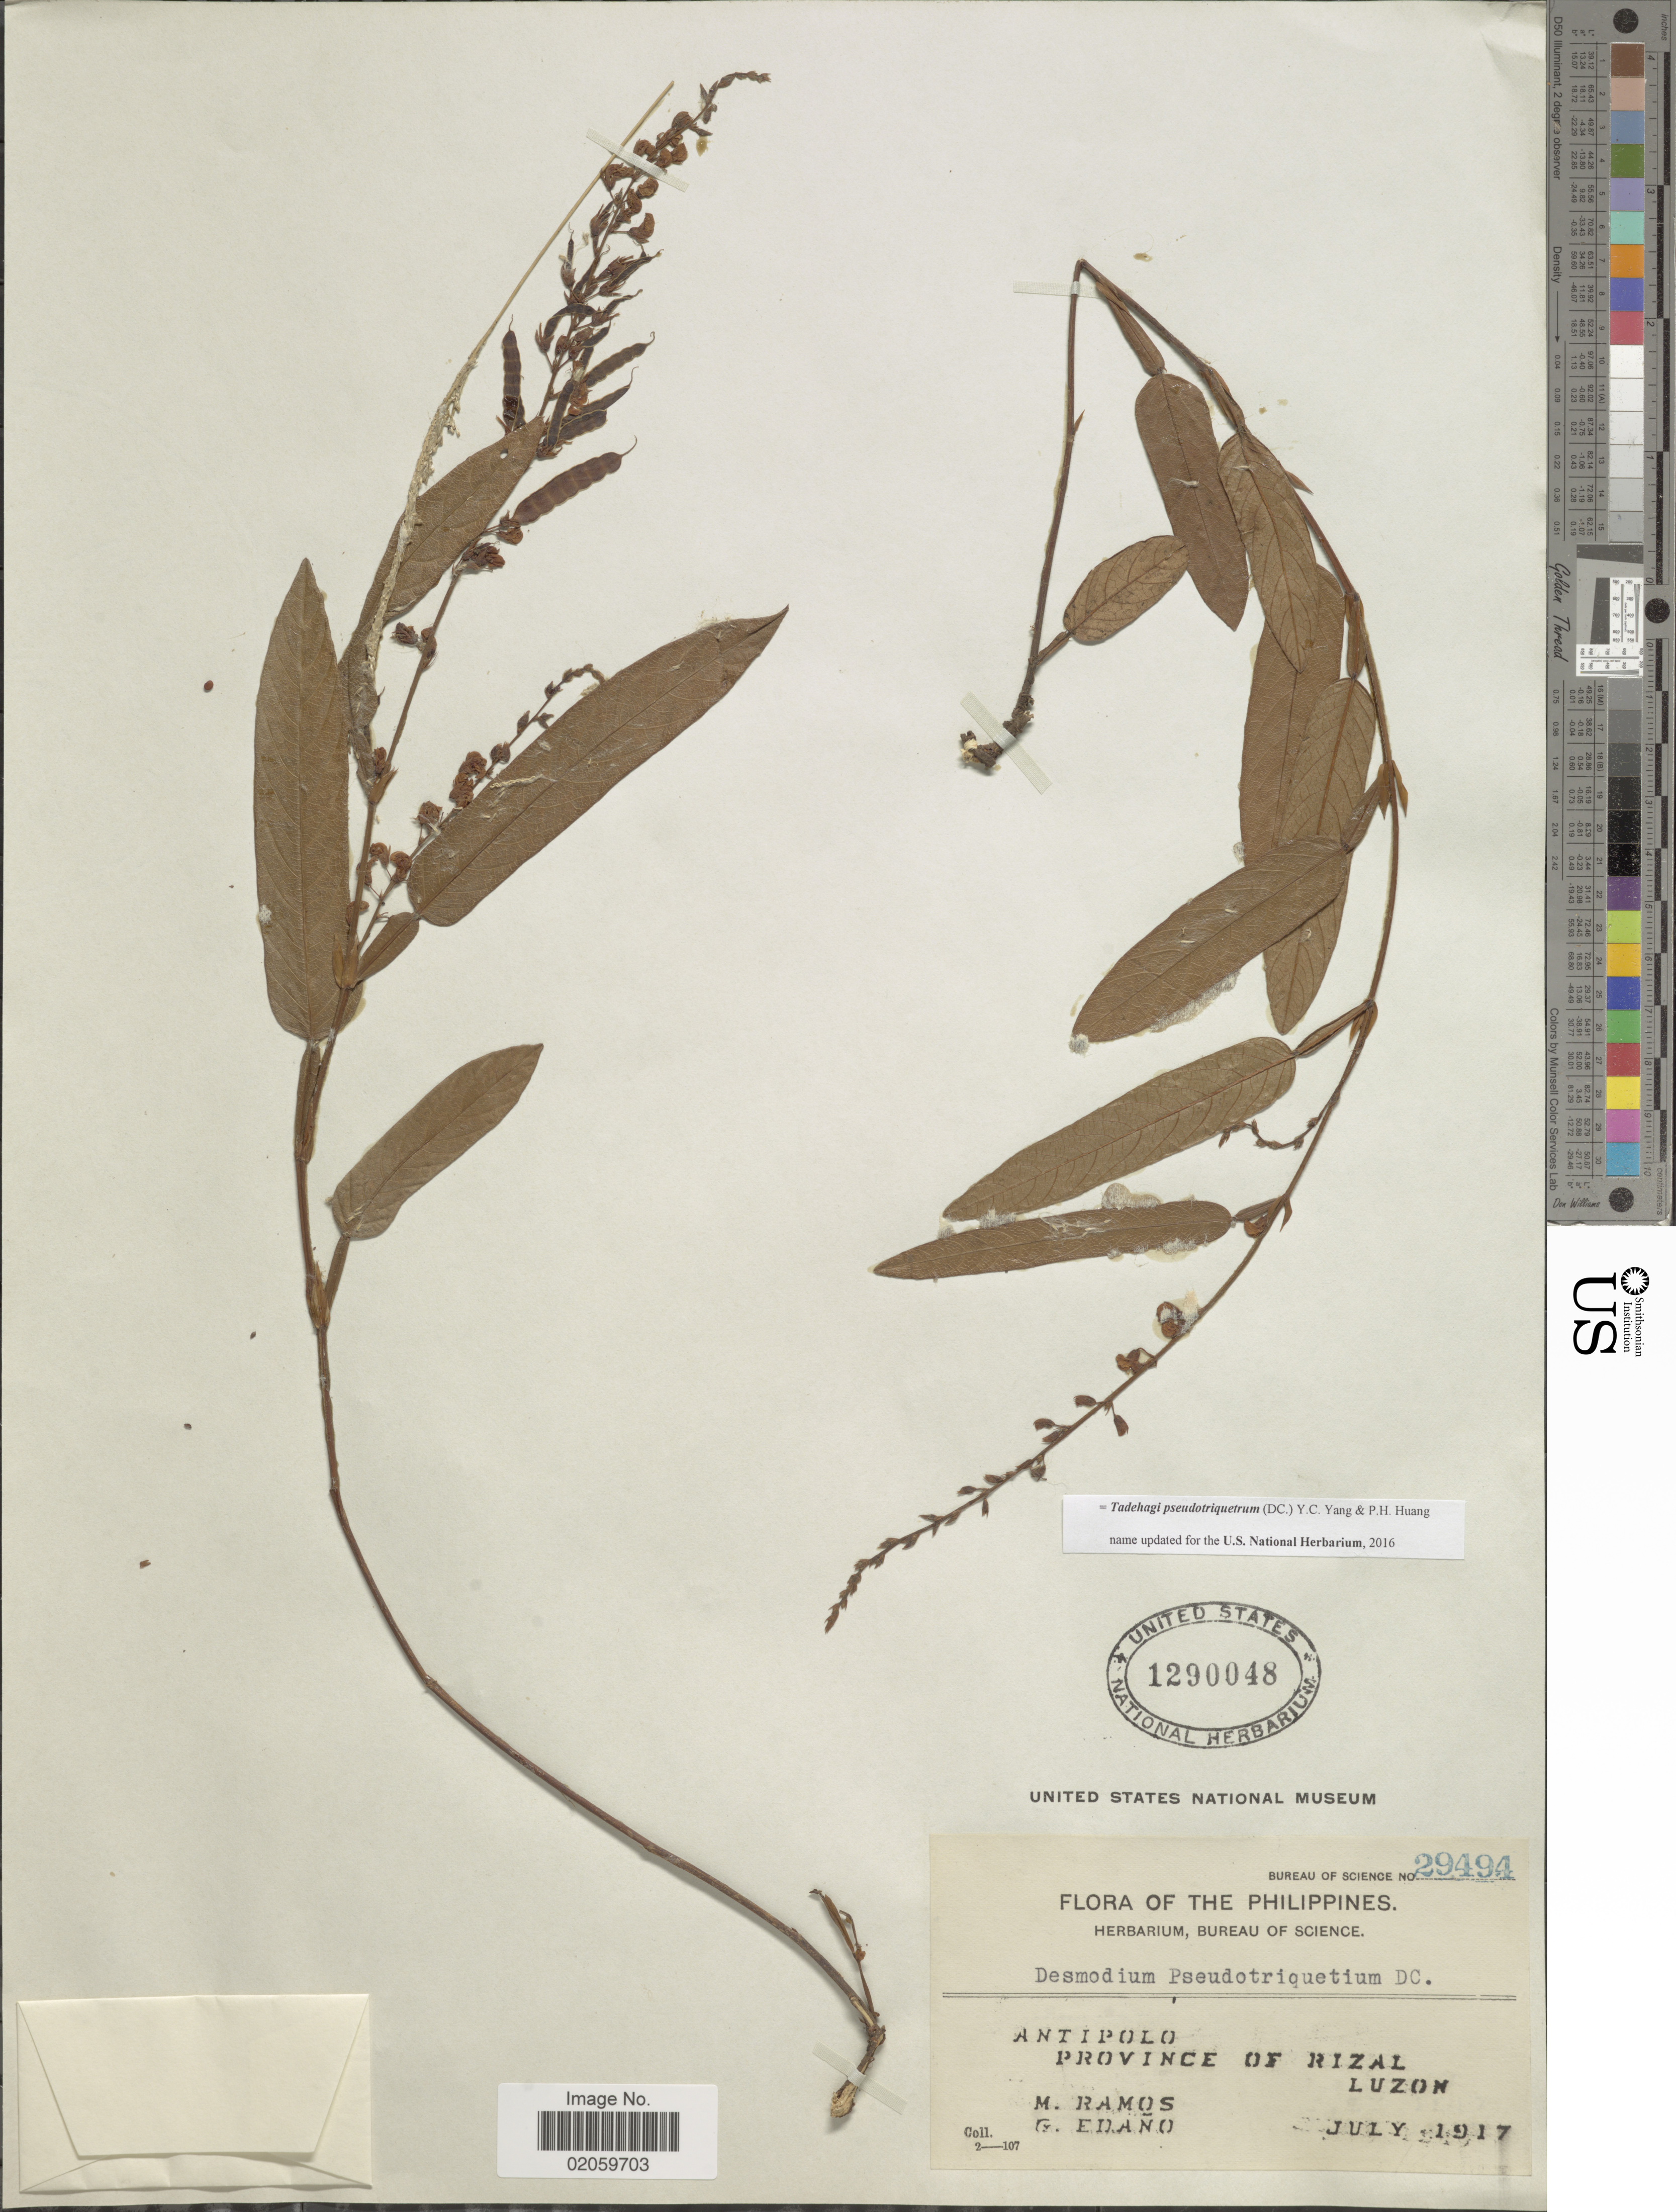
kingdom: Plantae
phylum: Tracheophyta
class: Magnoliopsida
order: Fabales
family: Fabaceae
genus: Tadehagi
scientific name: Tadehagi pseudotriquetrum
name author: (DC.) H. Ohashi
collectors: M. Ramos & G. Edaño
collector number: Bureau of Science 29494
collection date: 1917-07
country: Philippines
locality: Antipolo Province of Rizal Luzon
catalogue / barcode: US 1290048